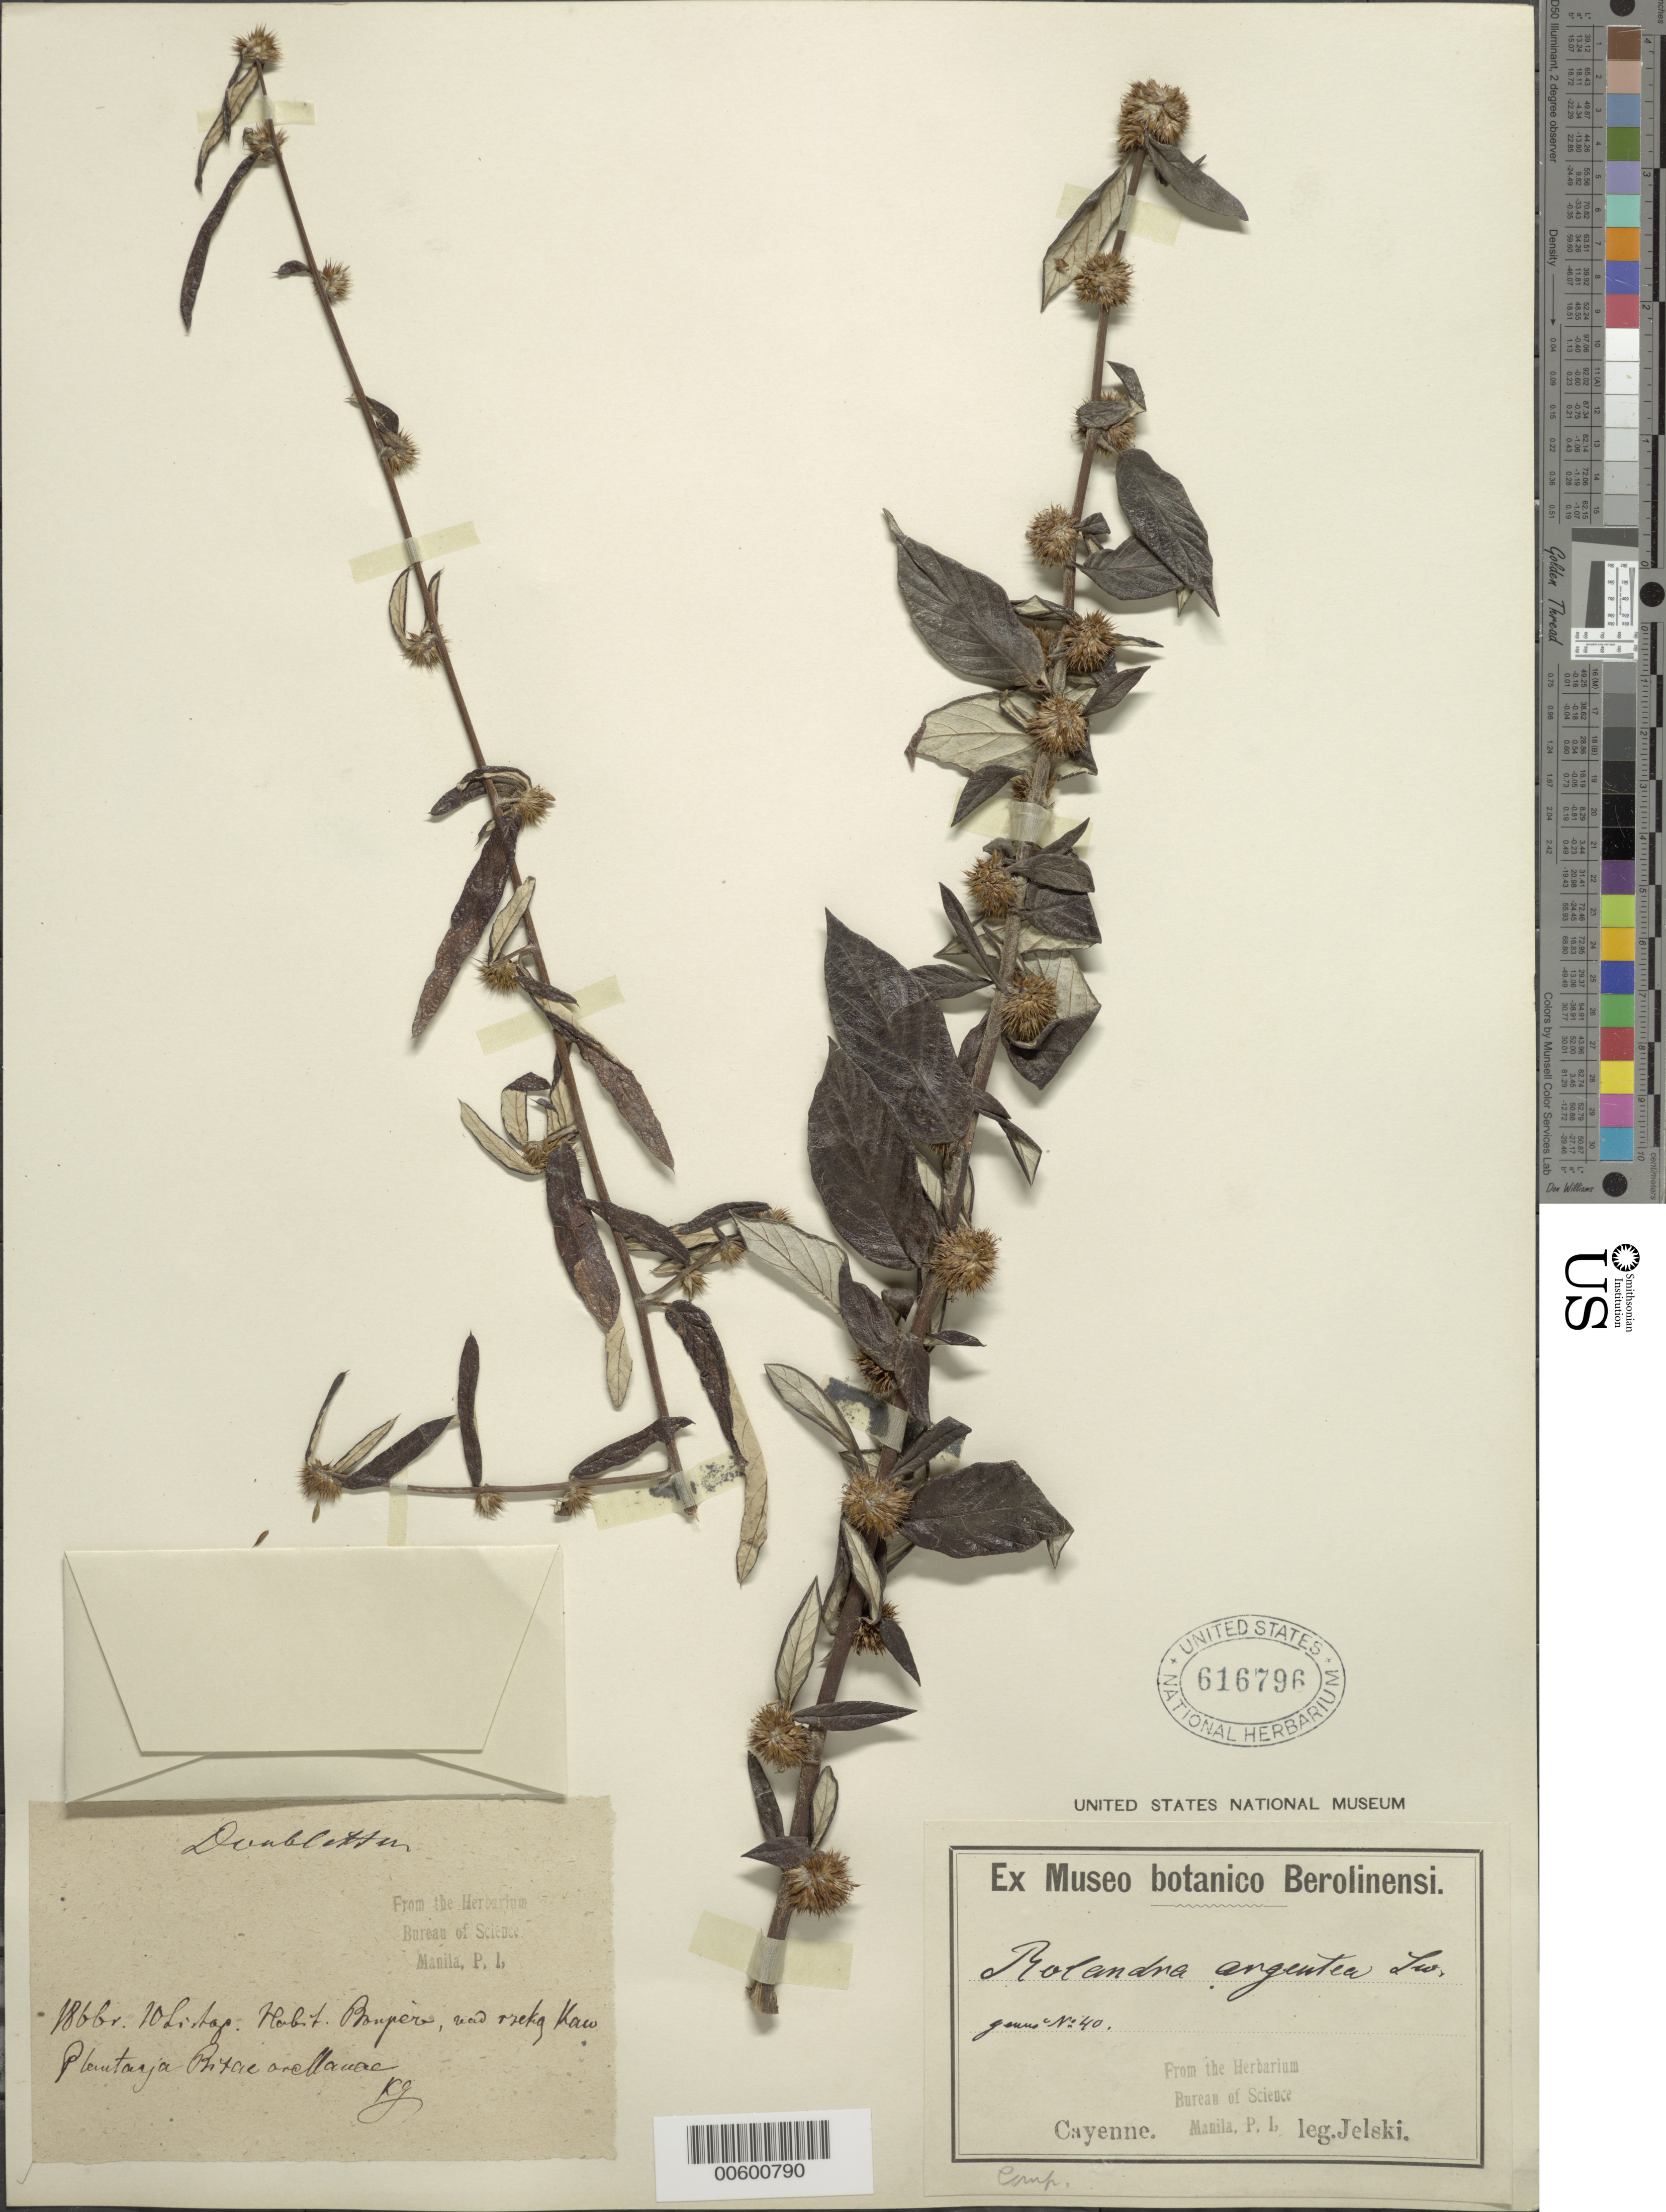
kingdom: Plantae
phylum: Tracheophyta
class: Magnoliopsida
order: Asterales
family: Asteraceae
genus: Rolandra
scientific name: Rolandra fruticosa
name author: (L.) Kuntze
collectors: H. Jelski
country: French Guiana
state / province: Cayenne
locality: Cayenne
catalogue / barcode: US 616796